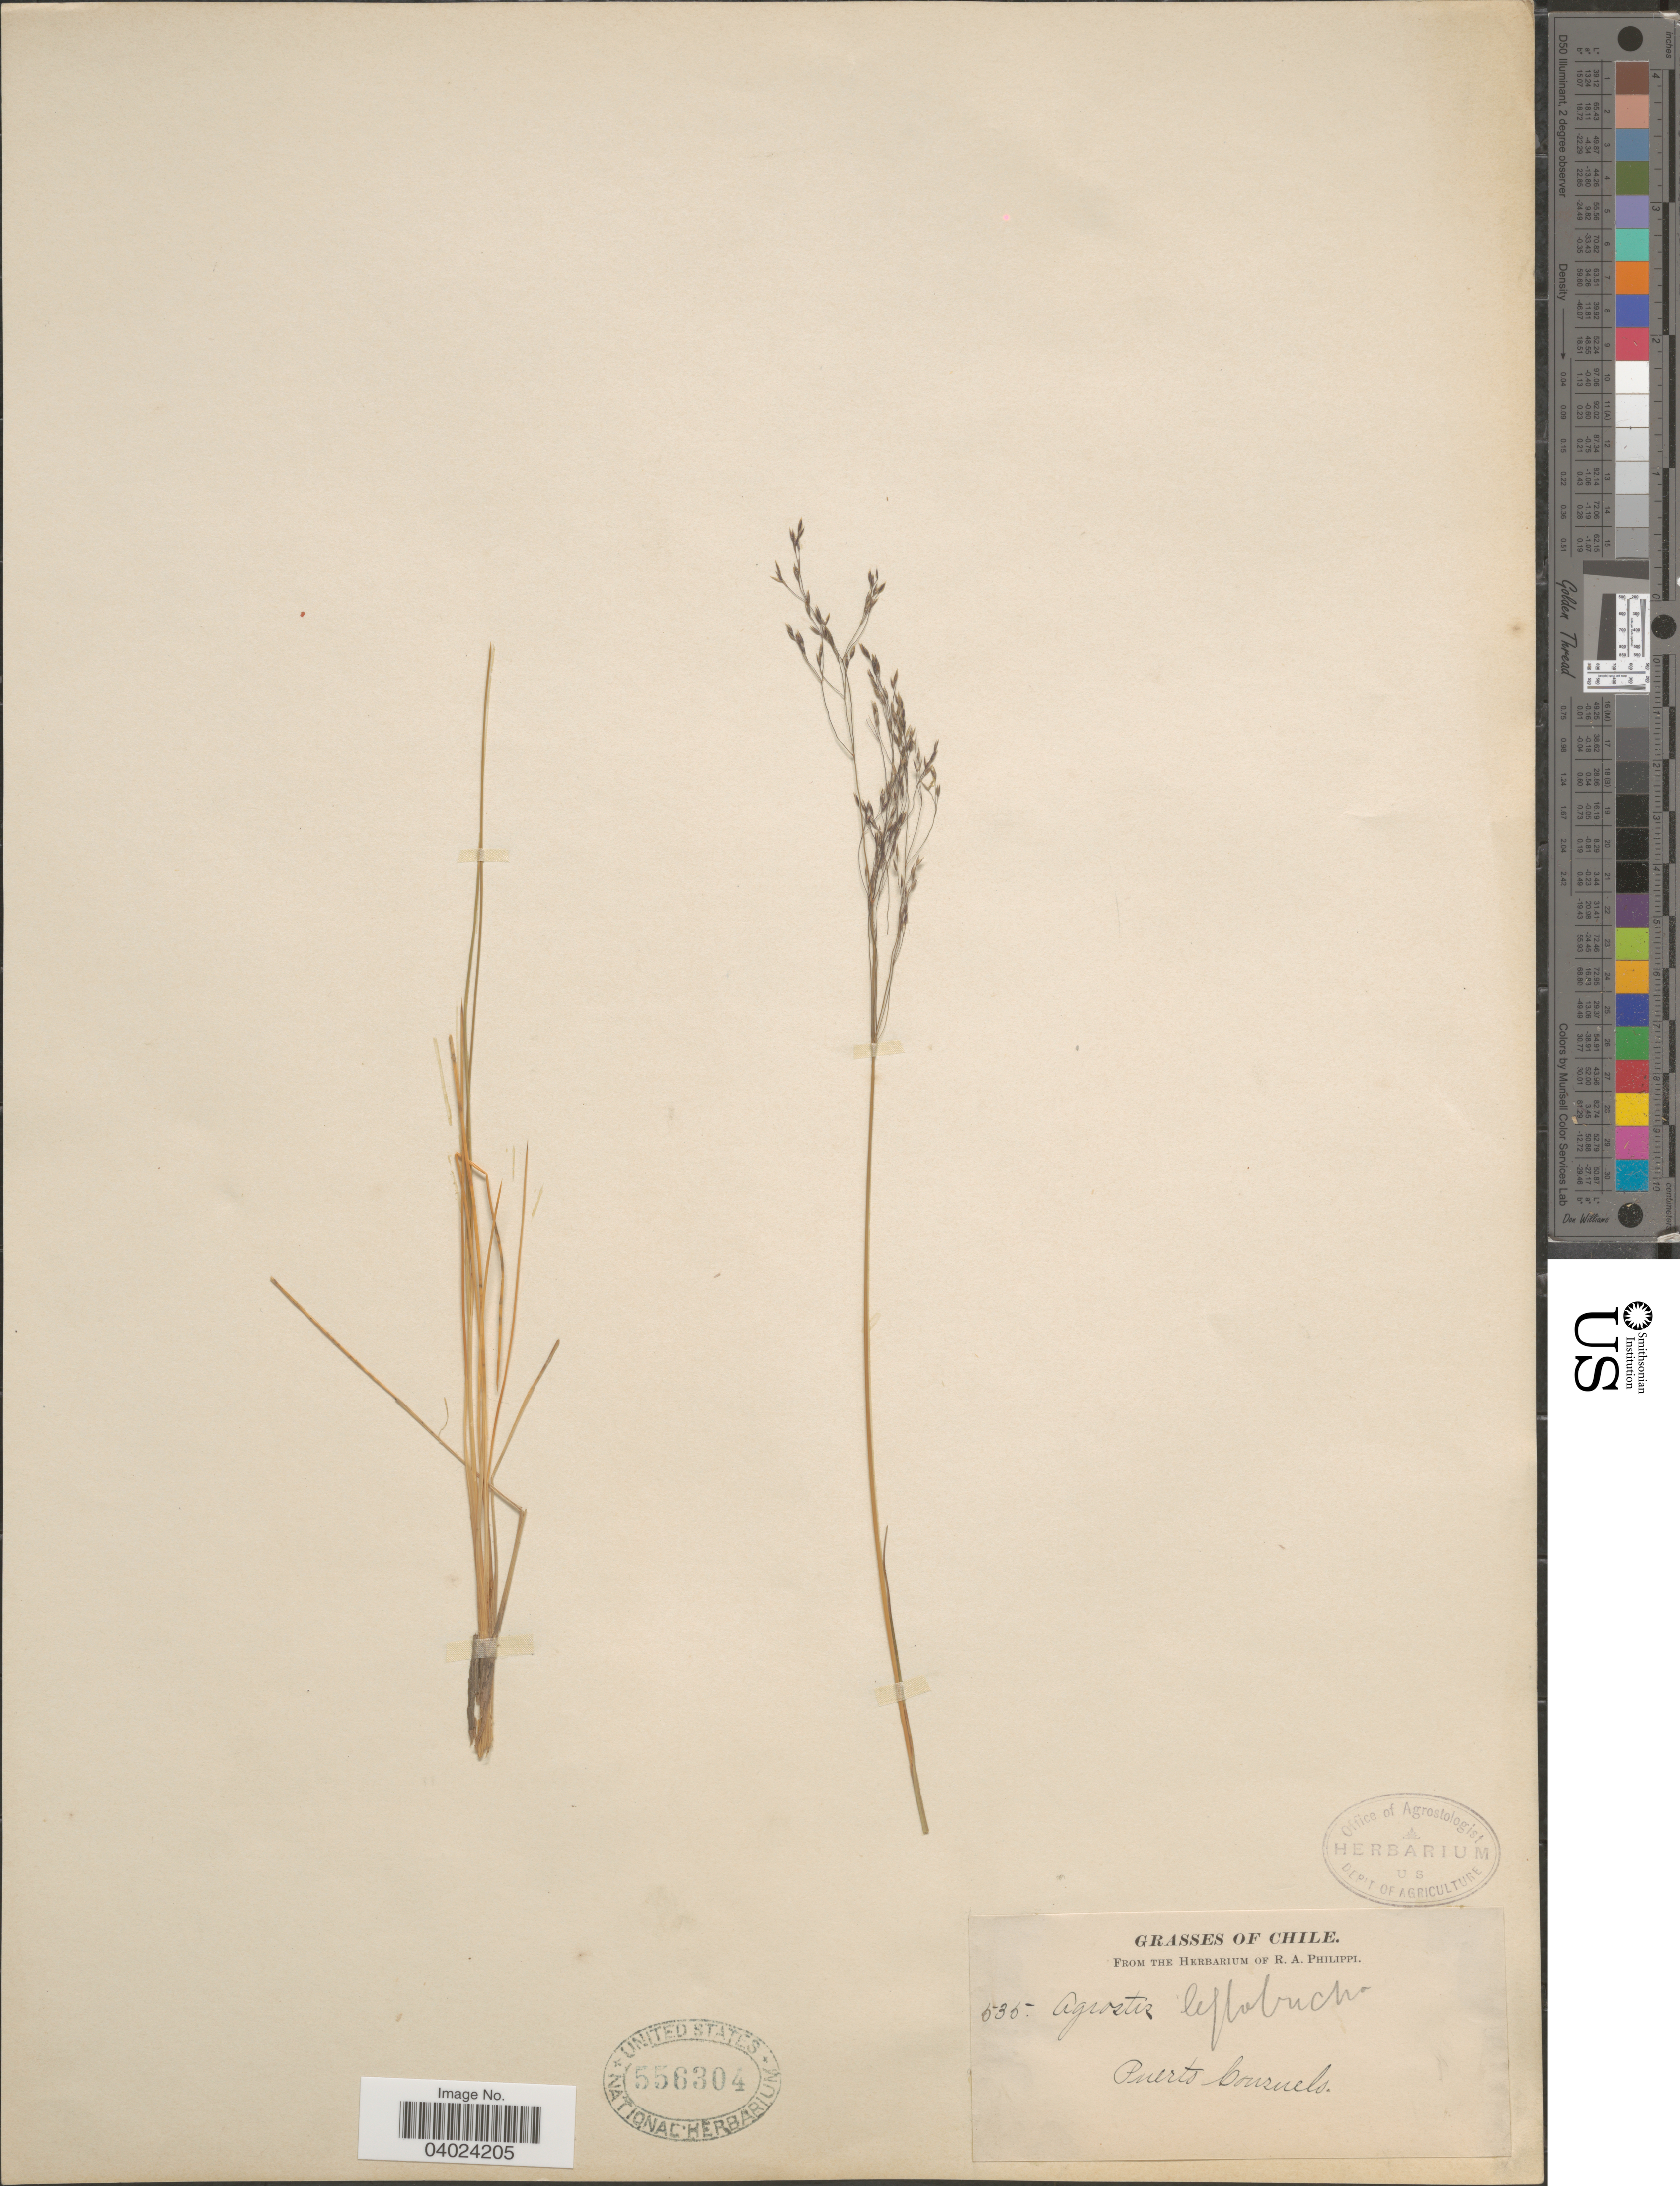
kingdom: Plantae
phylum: Tracheophyta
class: Liliopsida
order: Poales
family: Poaceae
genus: Agrostis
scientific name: Agrostis leptotricha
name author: É. Desv.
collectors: ex. herb. R.A. Philippi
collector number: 535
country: Chile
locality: Puerto Consuelo.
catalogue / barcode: US 556304